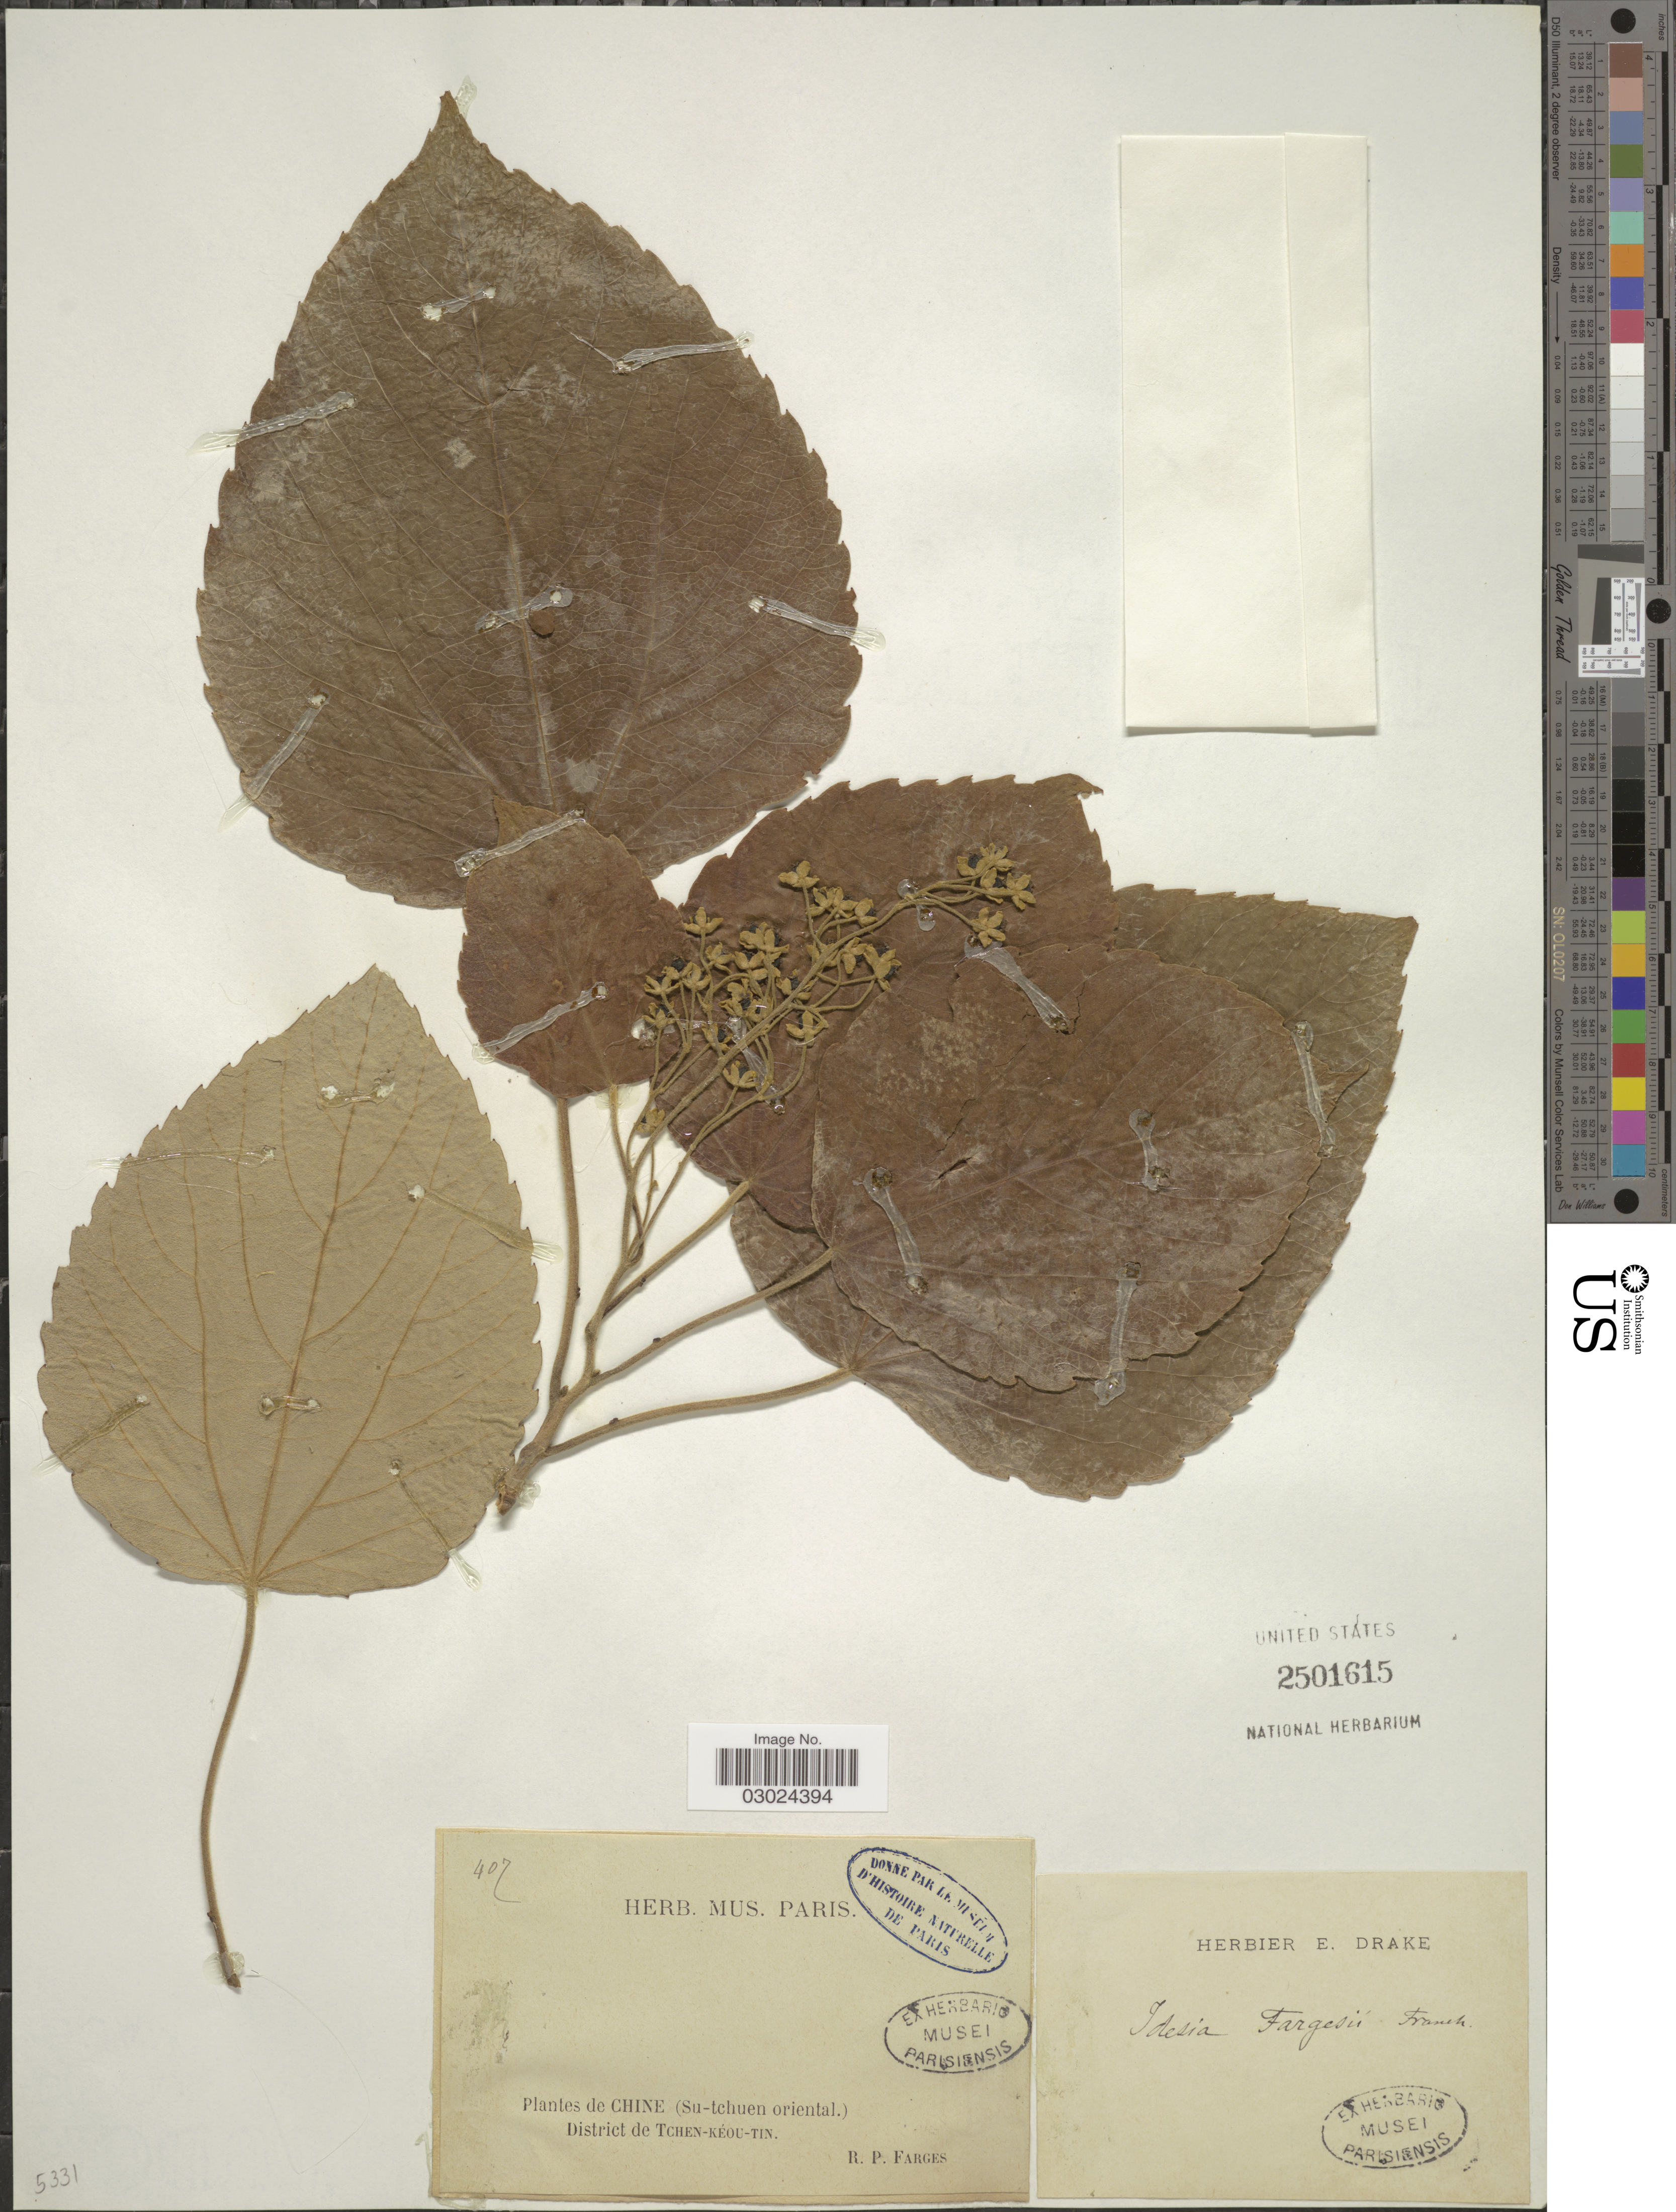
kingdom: Plantae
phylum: Tracheophyta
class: Magnoliopsida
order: Malpighiales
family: Salicaceae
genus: Idesia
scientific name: Idesia polycarpa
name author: Maxim.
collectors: R. Farges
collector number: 407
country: China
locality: (Su-Tchuen oriental). District de Tchen-Kéou-Tin.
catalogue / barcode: US 2501615